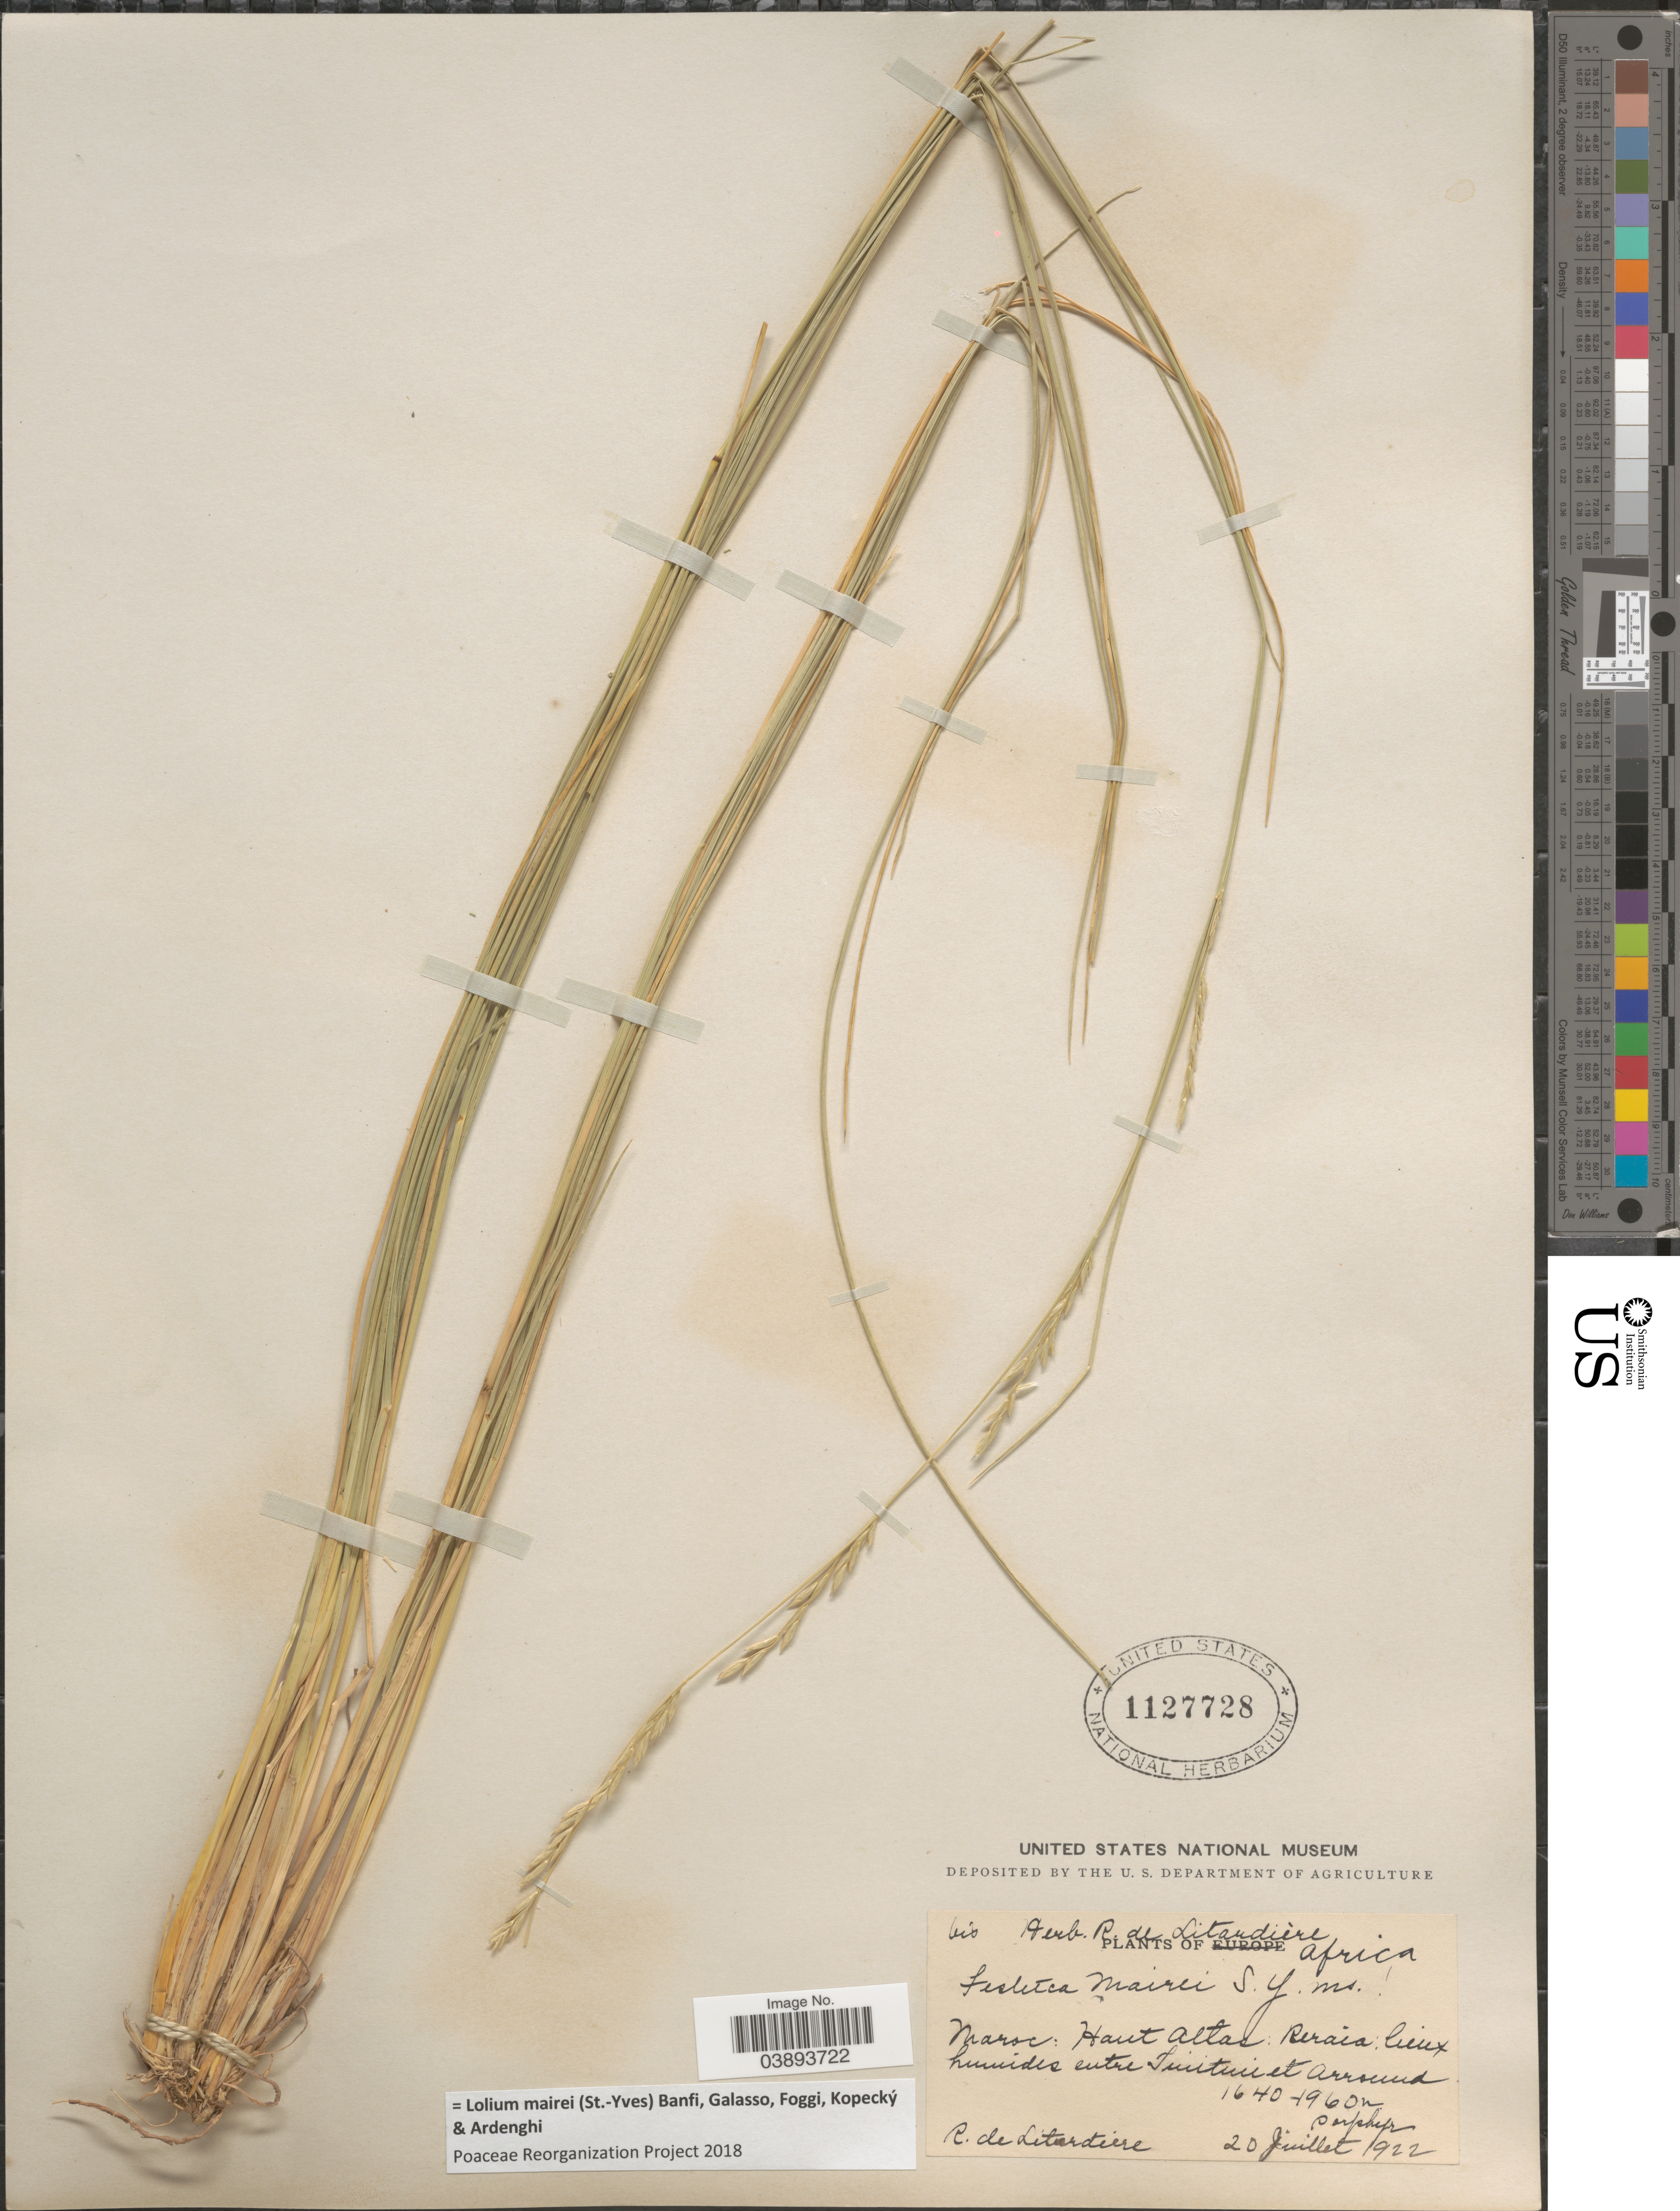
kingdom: Plantae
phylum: Tracheophyta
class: Liliopsida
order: Poales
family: Poaceae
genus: Lolium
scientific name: Lolium mairei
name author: (St.-Yves) Banfi et al.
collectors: R. Litardiere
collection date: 1922-07-20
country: Morocco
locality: Maroc: Haut Atlas: Reraia: lieux humides entre Tinitine et Arround.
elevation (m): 1640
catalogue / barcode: US 1127728